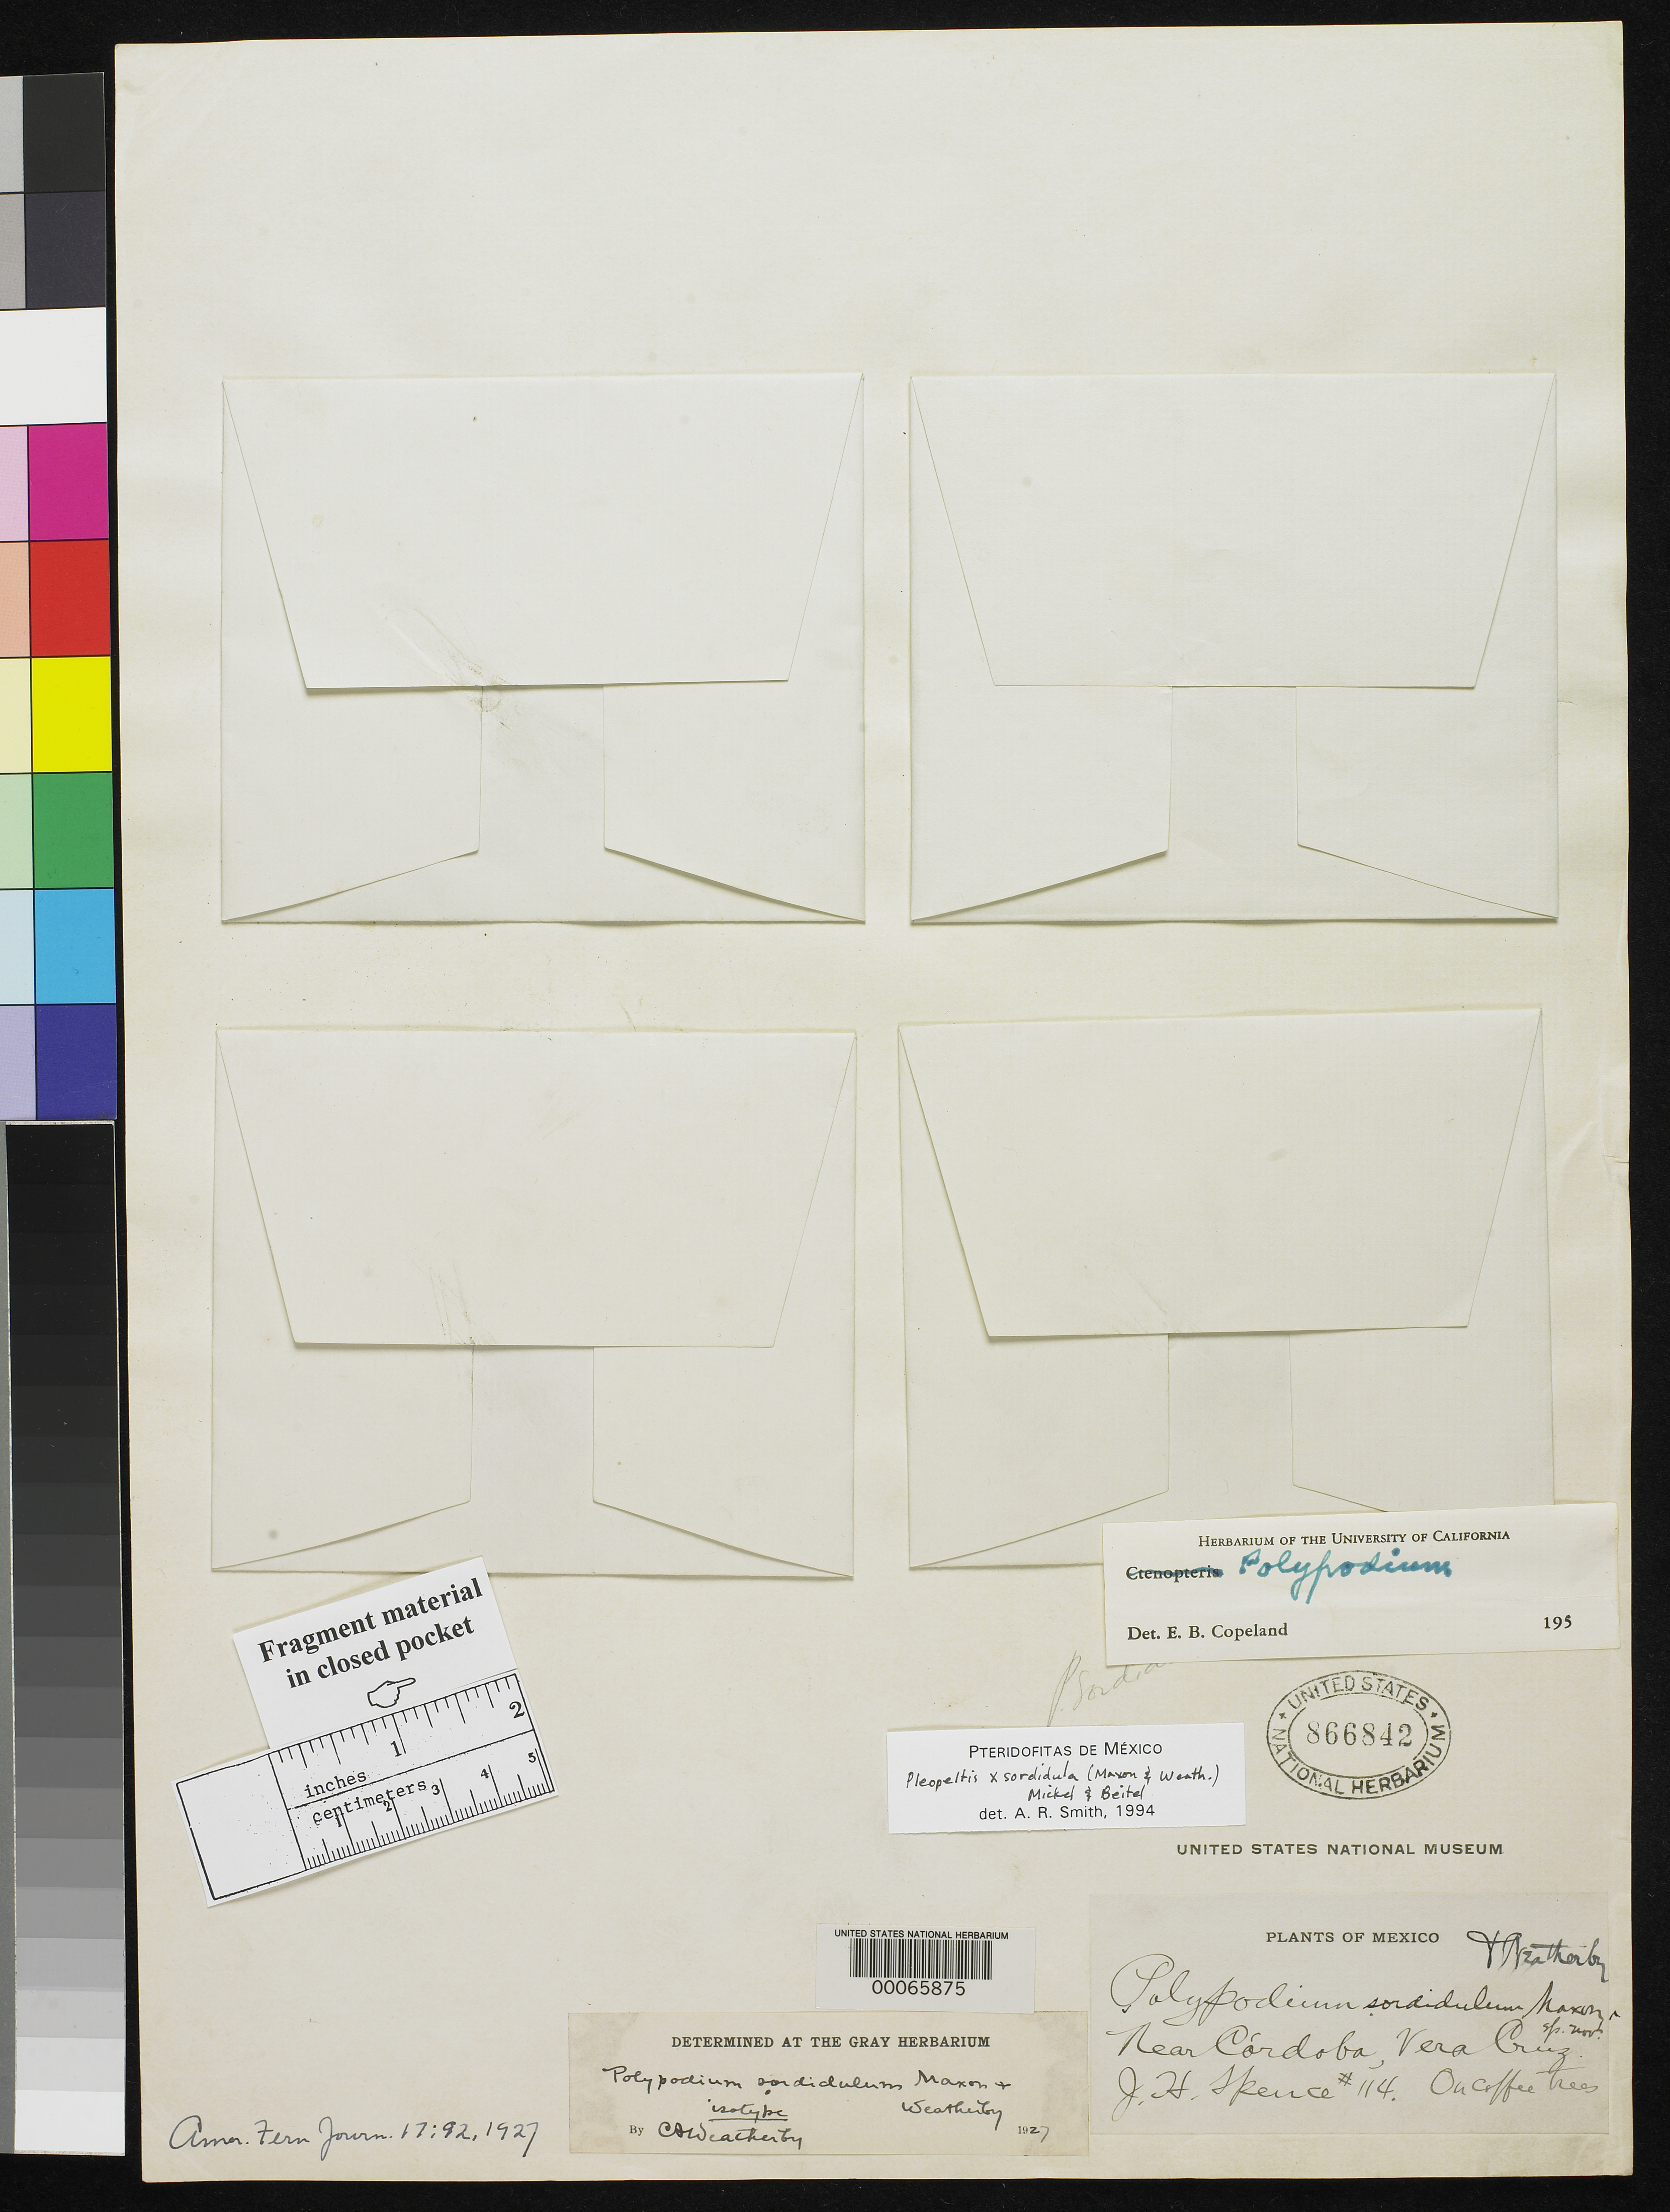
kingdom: Plantae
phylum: Tracheophyta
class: Polypodiopsida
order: Polypodiales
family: Polypodiaceae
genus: Polypodium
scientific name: Polypodium sordidulum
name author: Maxon & Weath.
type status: Type Collection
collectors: J. Spence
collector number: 114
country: Mexico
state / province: Veracruz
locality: Near Córdoba.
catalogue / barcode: US 866842